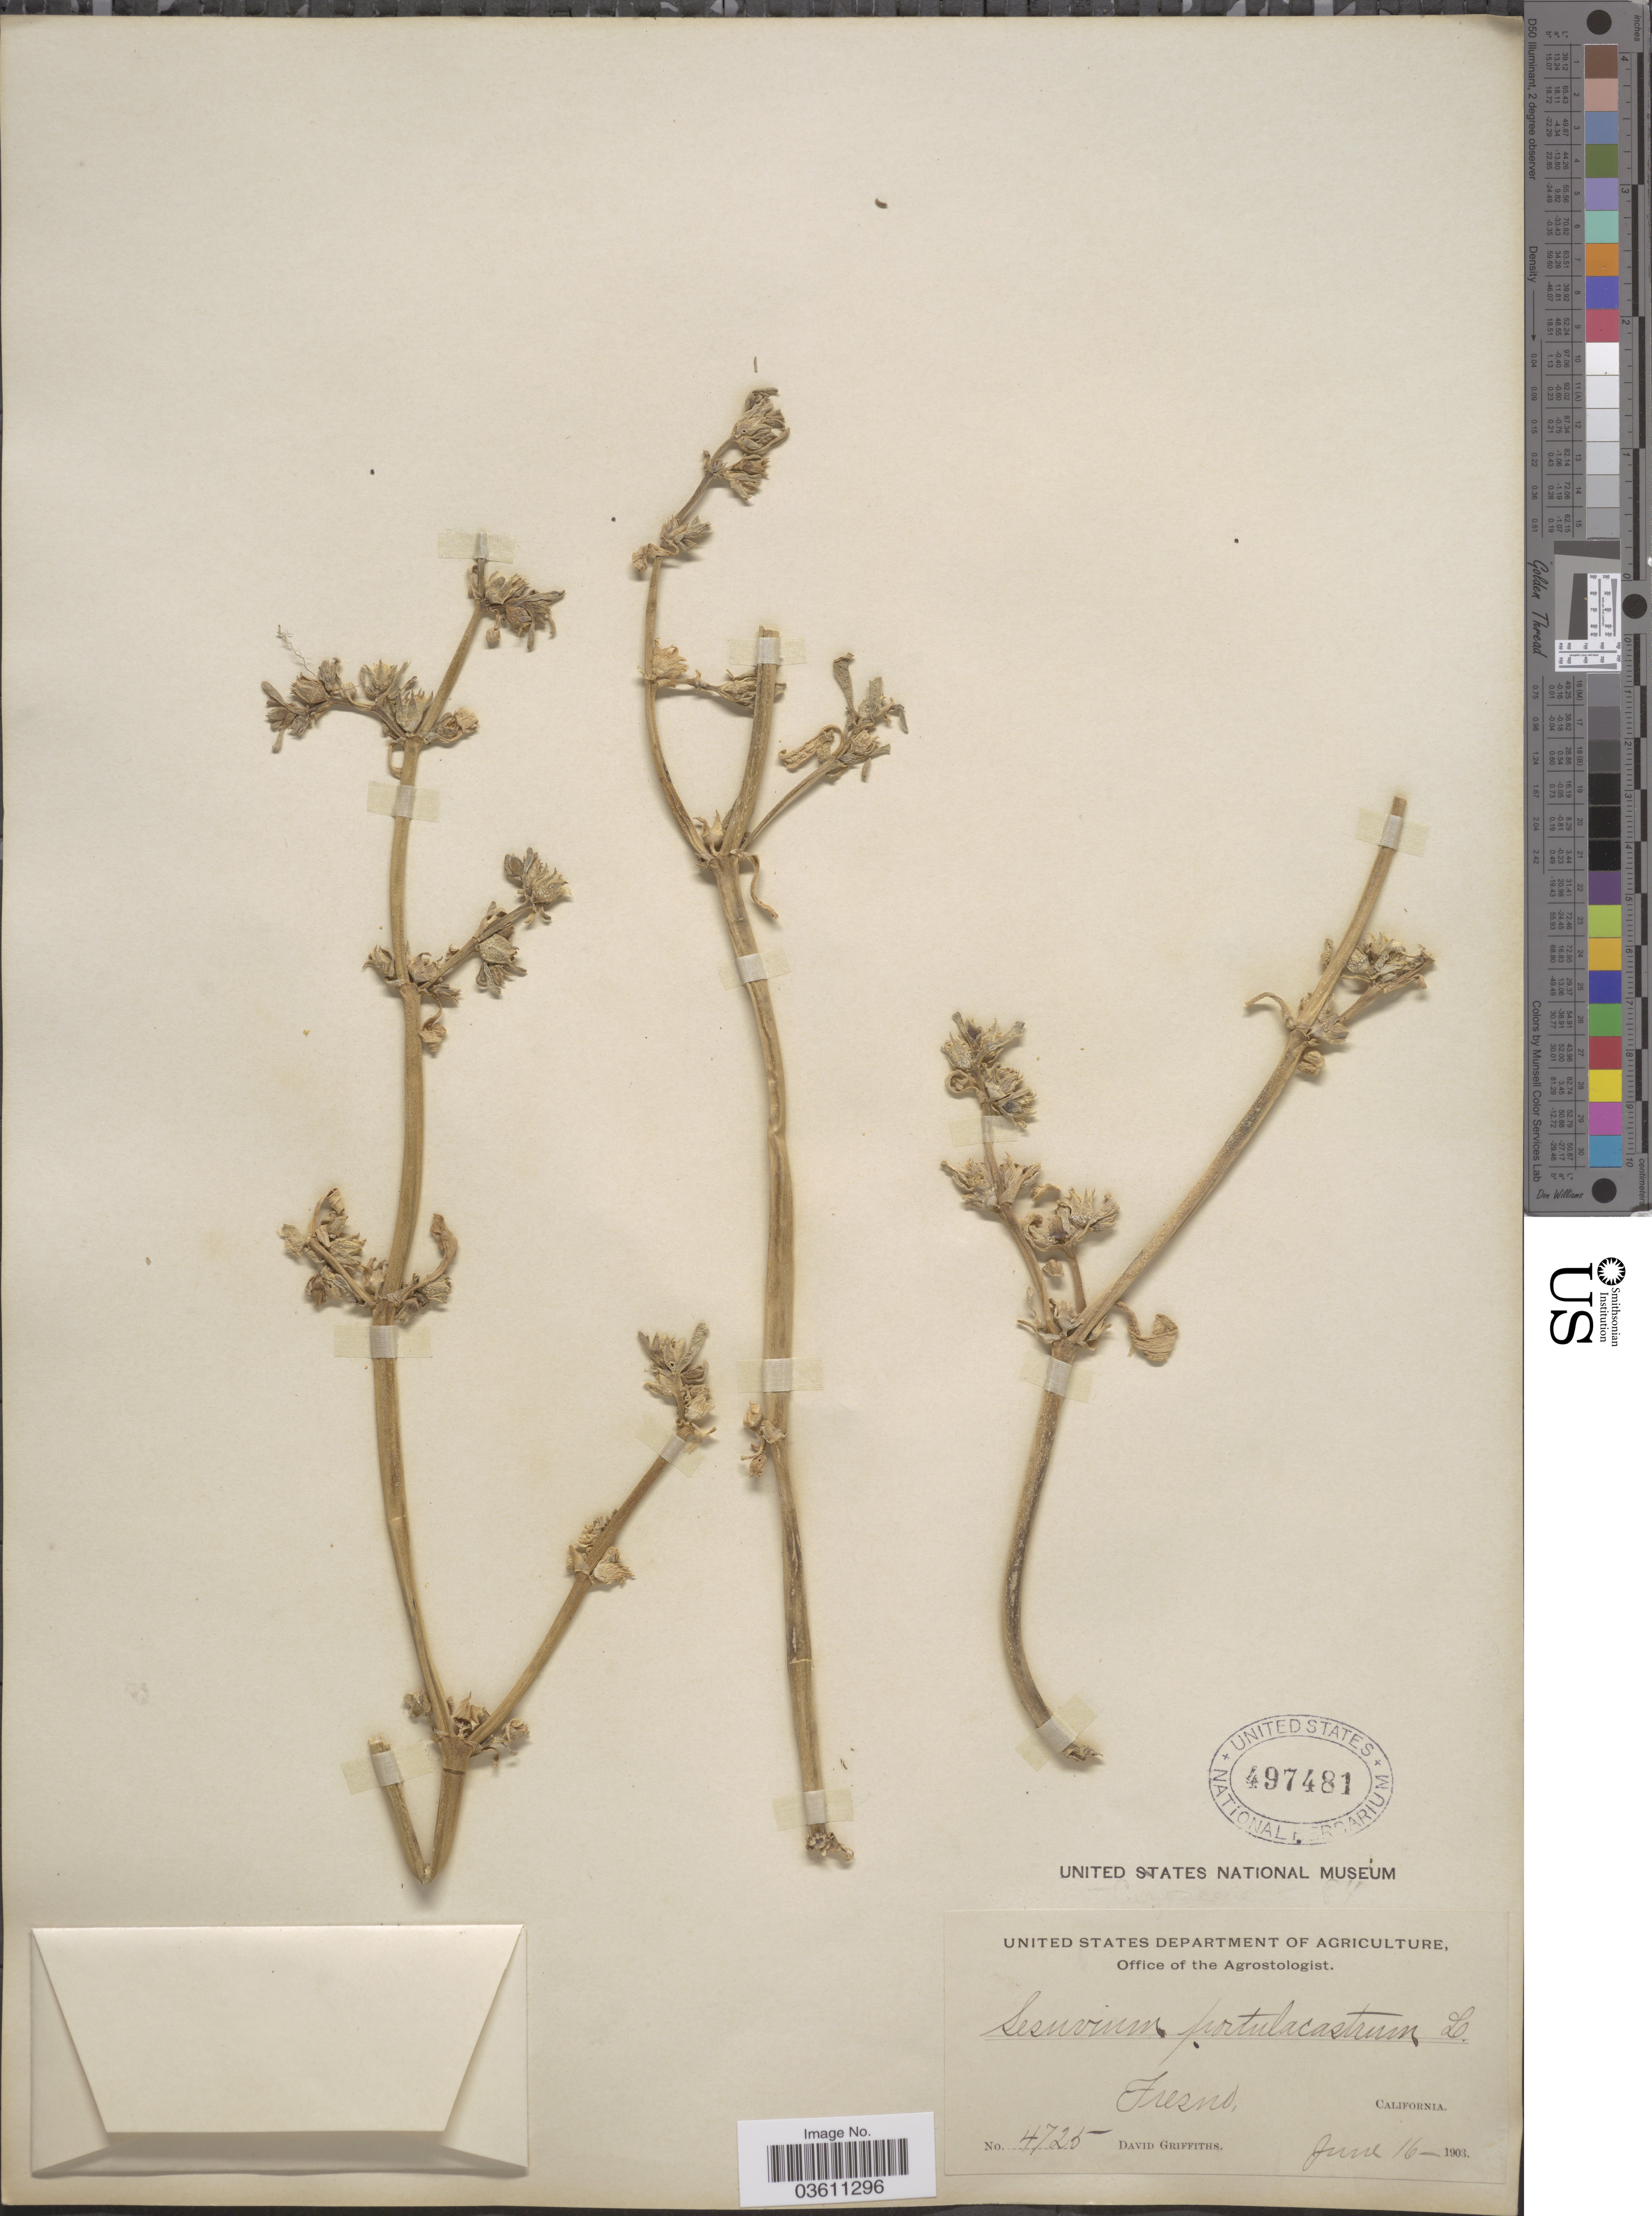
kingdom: Plantae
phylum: Tracheophyta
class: Magnoliopsida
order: Caryophyllales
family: Aizoaceae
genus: Sesuvium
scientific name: Sesuvium revolutifolium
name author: Ortega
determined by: Strong, Mark T., (BOT), Smithsonian Institution - National Museum of Natural History (UNITED STATES)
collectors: D. Griffiths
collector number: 4725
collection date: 1903-06-16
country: United States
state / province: California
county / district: Fresno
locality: Fresno.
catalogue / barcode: US 497481